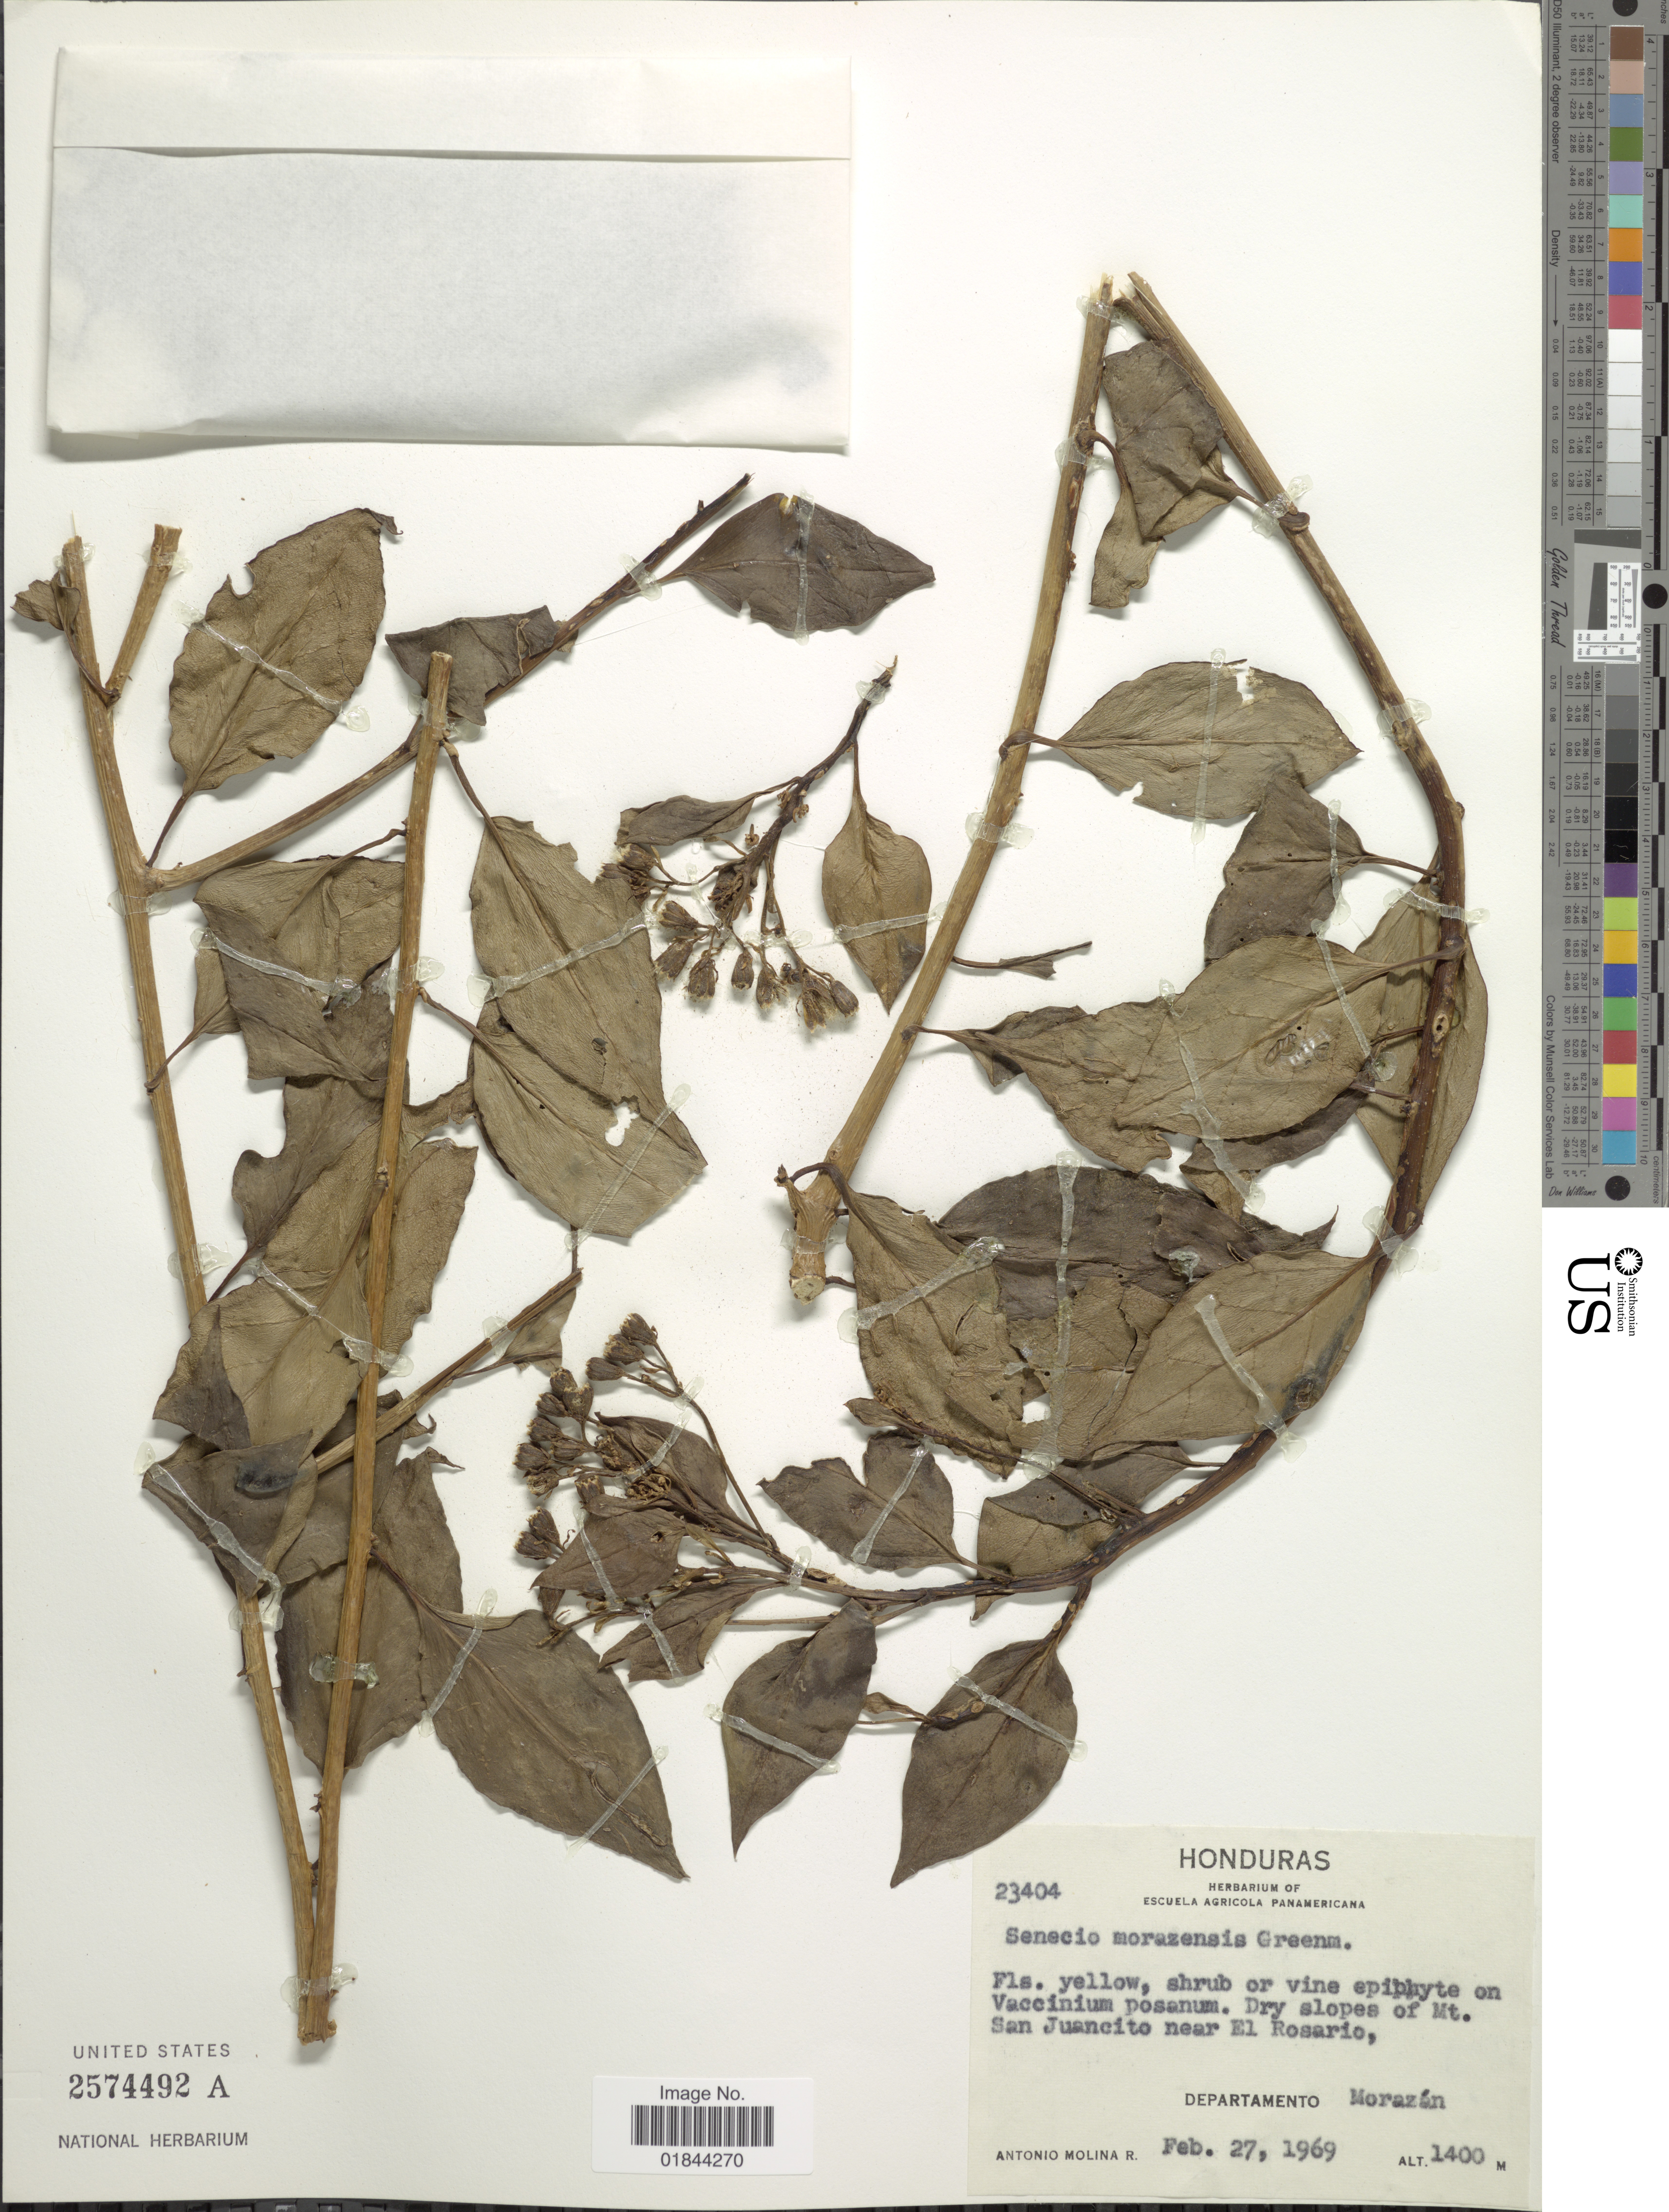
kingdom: Plantae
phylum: Tracheophyta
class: Magnoliopsida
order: Asterales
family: Asteraceae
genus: Pentacalia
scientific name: Pentacalia morazensis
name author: (Greenm.) H. Rob. & Cuatrec.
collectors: A. Molina R.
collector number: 23404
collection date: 1969-02-27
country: Honduras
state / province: Fco. Morazán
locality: Dry slopes of Mt. San Juancito near El Rosario, Departamento Morazan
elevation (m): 1400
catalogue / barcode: US 2574492A